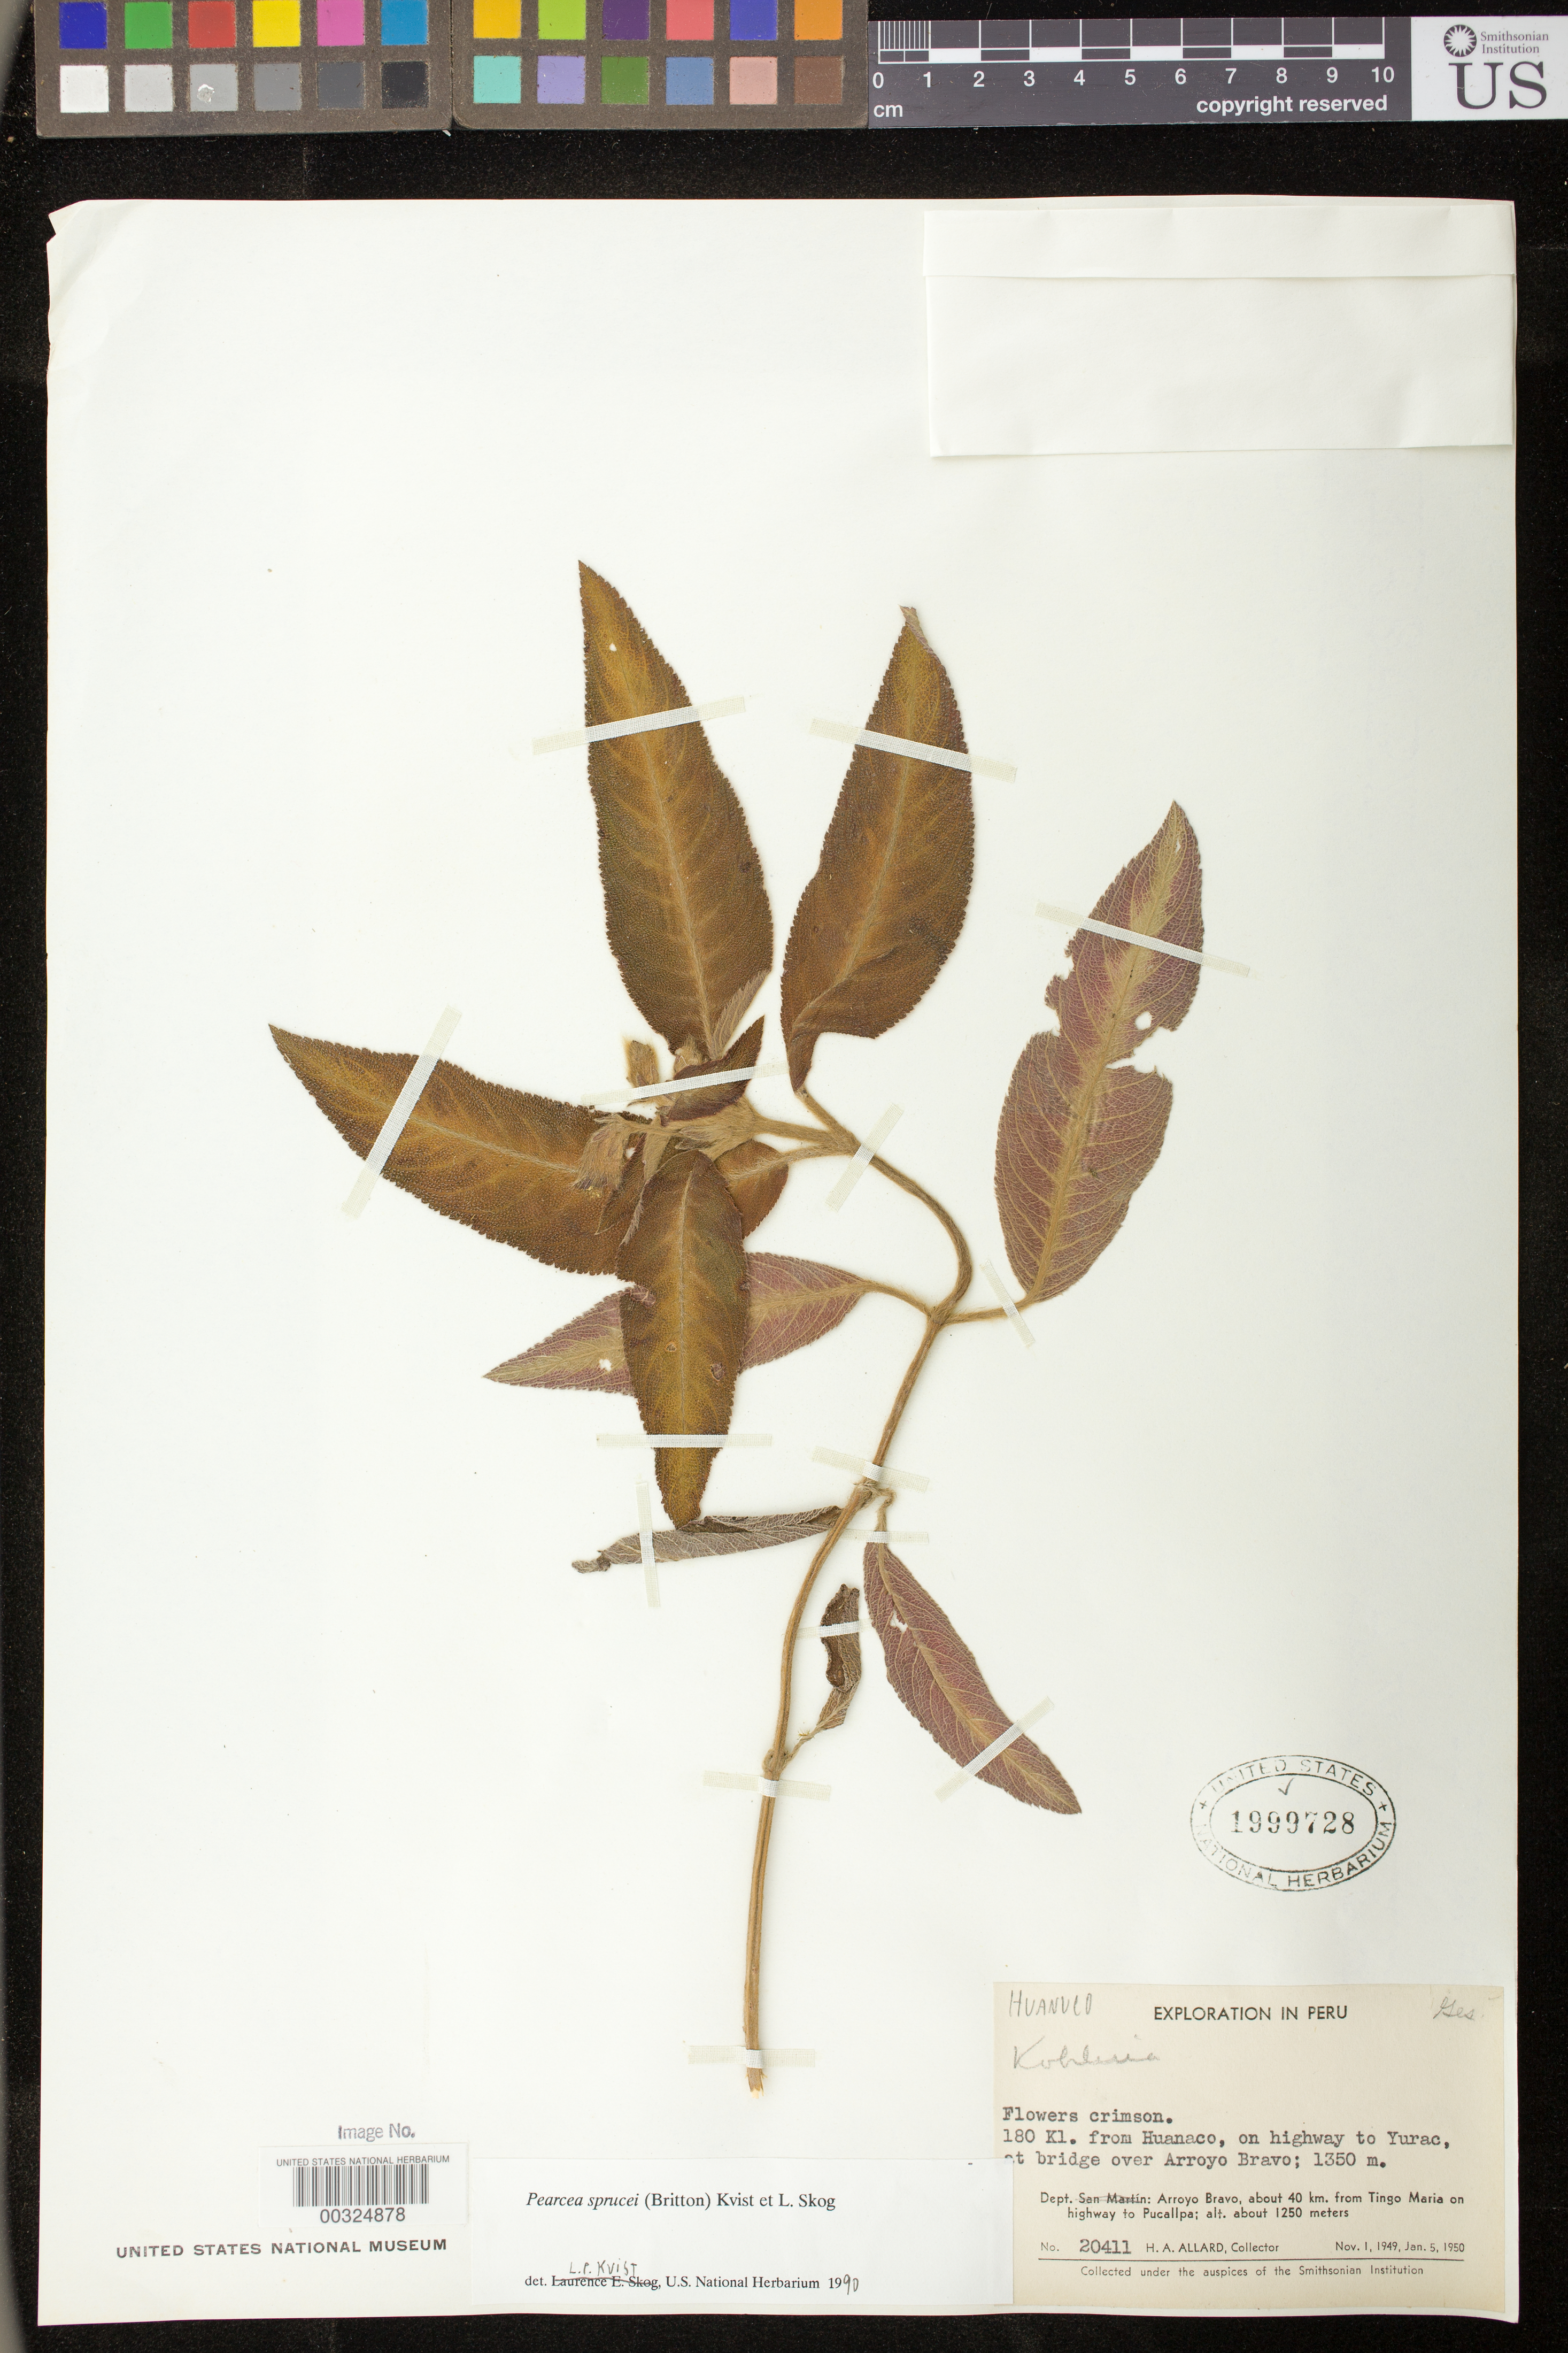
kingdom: Plantae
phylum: Tracheophyta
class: Magnoliopsida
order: Lamiales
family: Gesneriaceae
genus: Pearcea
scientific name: Pearcea sprucei var. sprucei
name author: (Britton ex Rusby) L.P. Kvist & L.E. Skog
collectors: H. A. Allard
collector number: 20411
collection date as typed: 1949-50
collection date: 1949/1950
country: Peru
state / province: Huánuco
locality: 180 kl. from Huanuco, on highway to Yurac, at bridge over Arroyo Bravo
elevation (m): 1350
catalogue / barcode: US 1999728